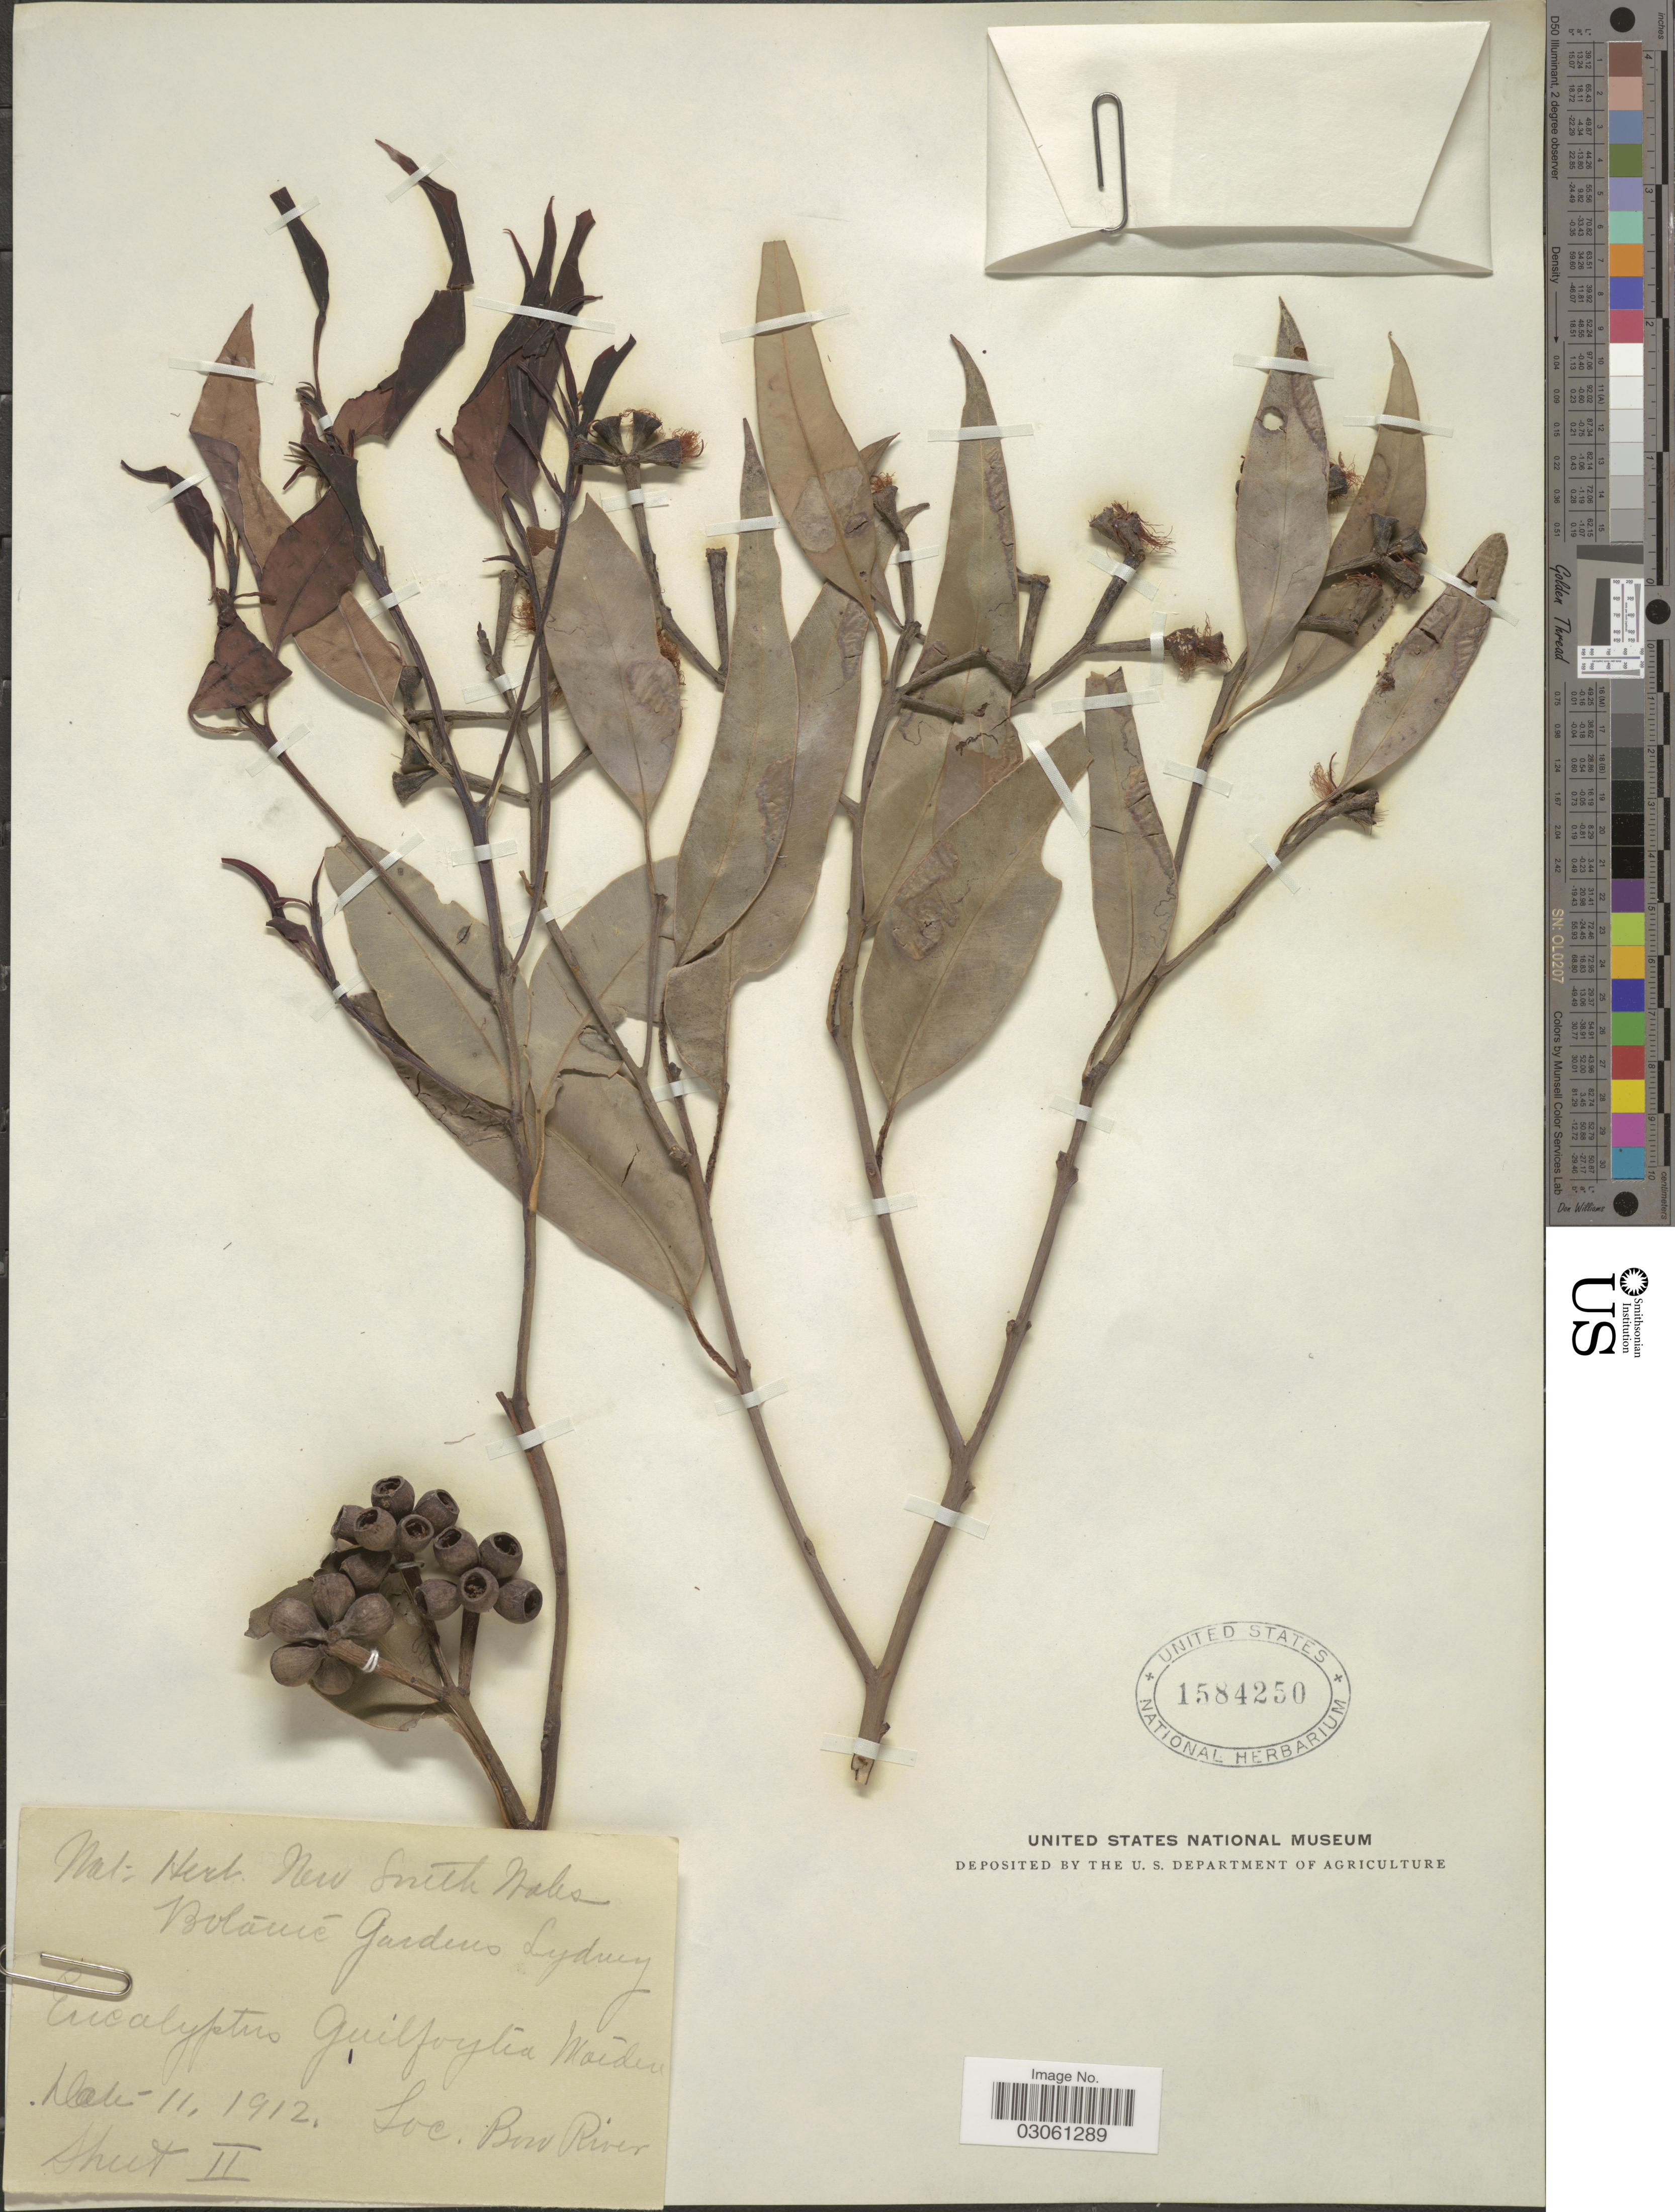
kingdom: Plantae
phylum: Tracheophyta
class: Magnoliopsida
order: Myrtales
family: Myrtaceae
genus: Eucalyptus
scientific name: Eucalyptus guilfoylei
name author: Maiden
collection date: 1912-11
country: Australia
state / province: New South Wales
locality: Bow River.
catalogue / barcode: US 1584250